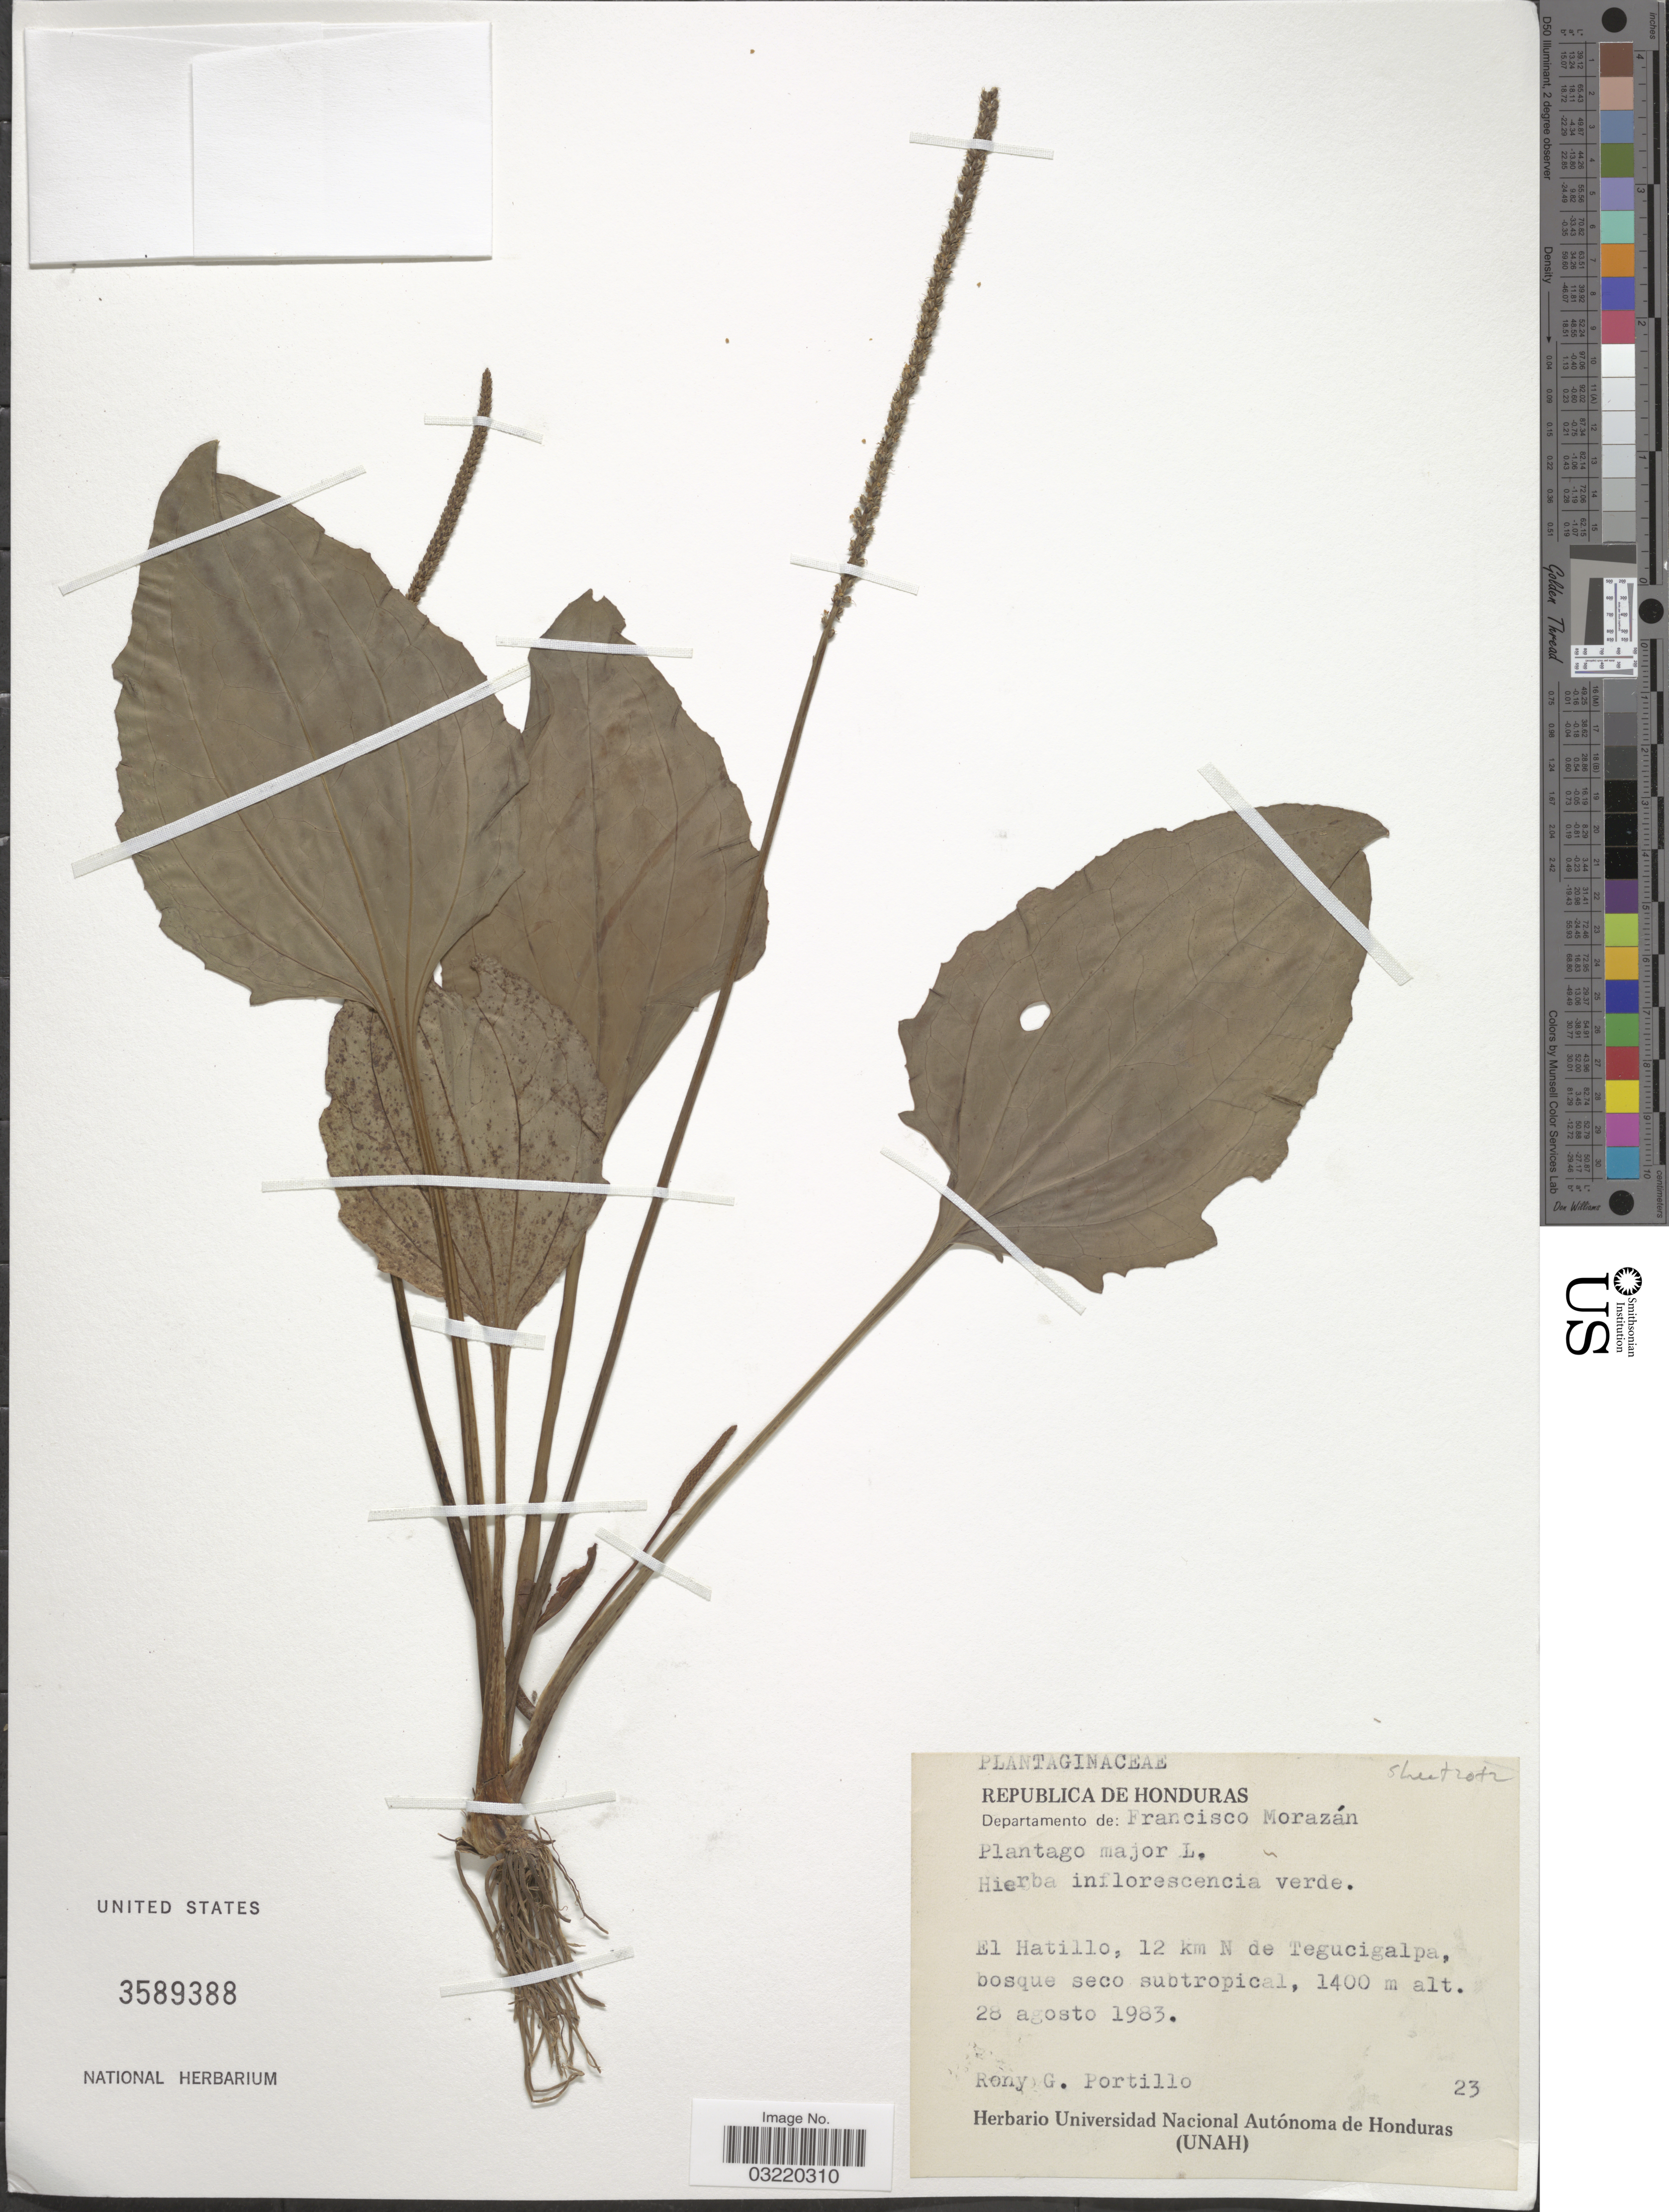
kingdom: Plantae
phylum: Tracheophyta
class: Magnoliopsida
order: Lamiales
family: Plantaginaceae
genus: Plantago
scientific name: Plantago major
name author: L.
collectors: R. Portillo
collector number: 23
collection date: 1983-08-28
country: Honduras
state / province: Fco. Morazán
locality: Departamento de: Francisco Morazán. El Hatillo, 12 km N de Tegucigalpa.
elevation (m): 1400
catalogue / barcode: US 3589388